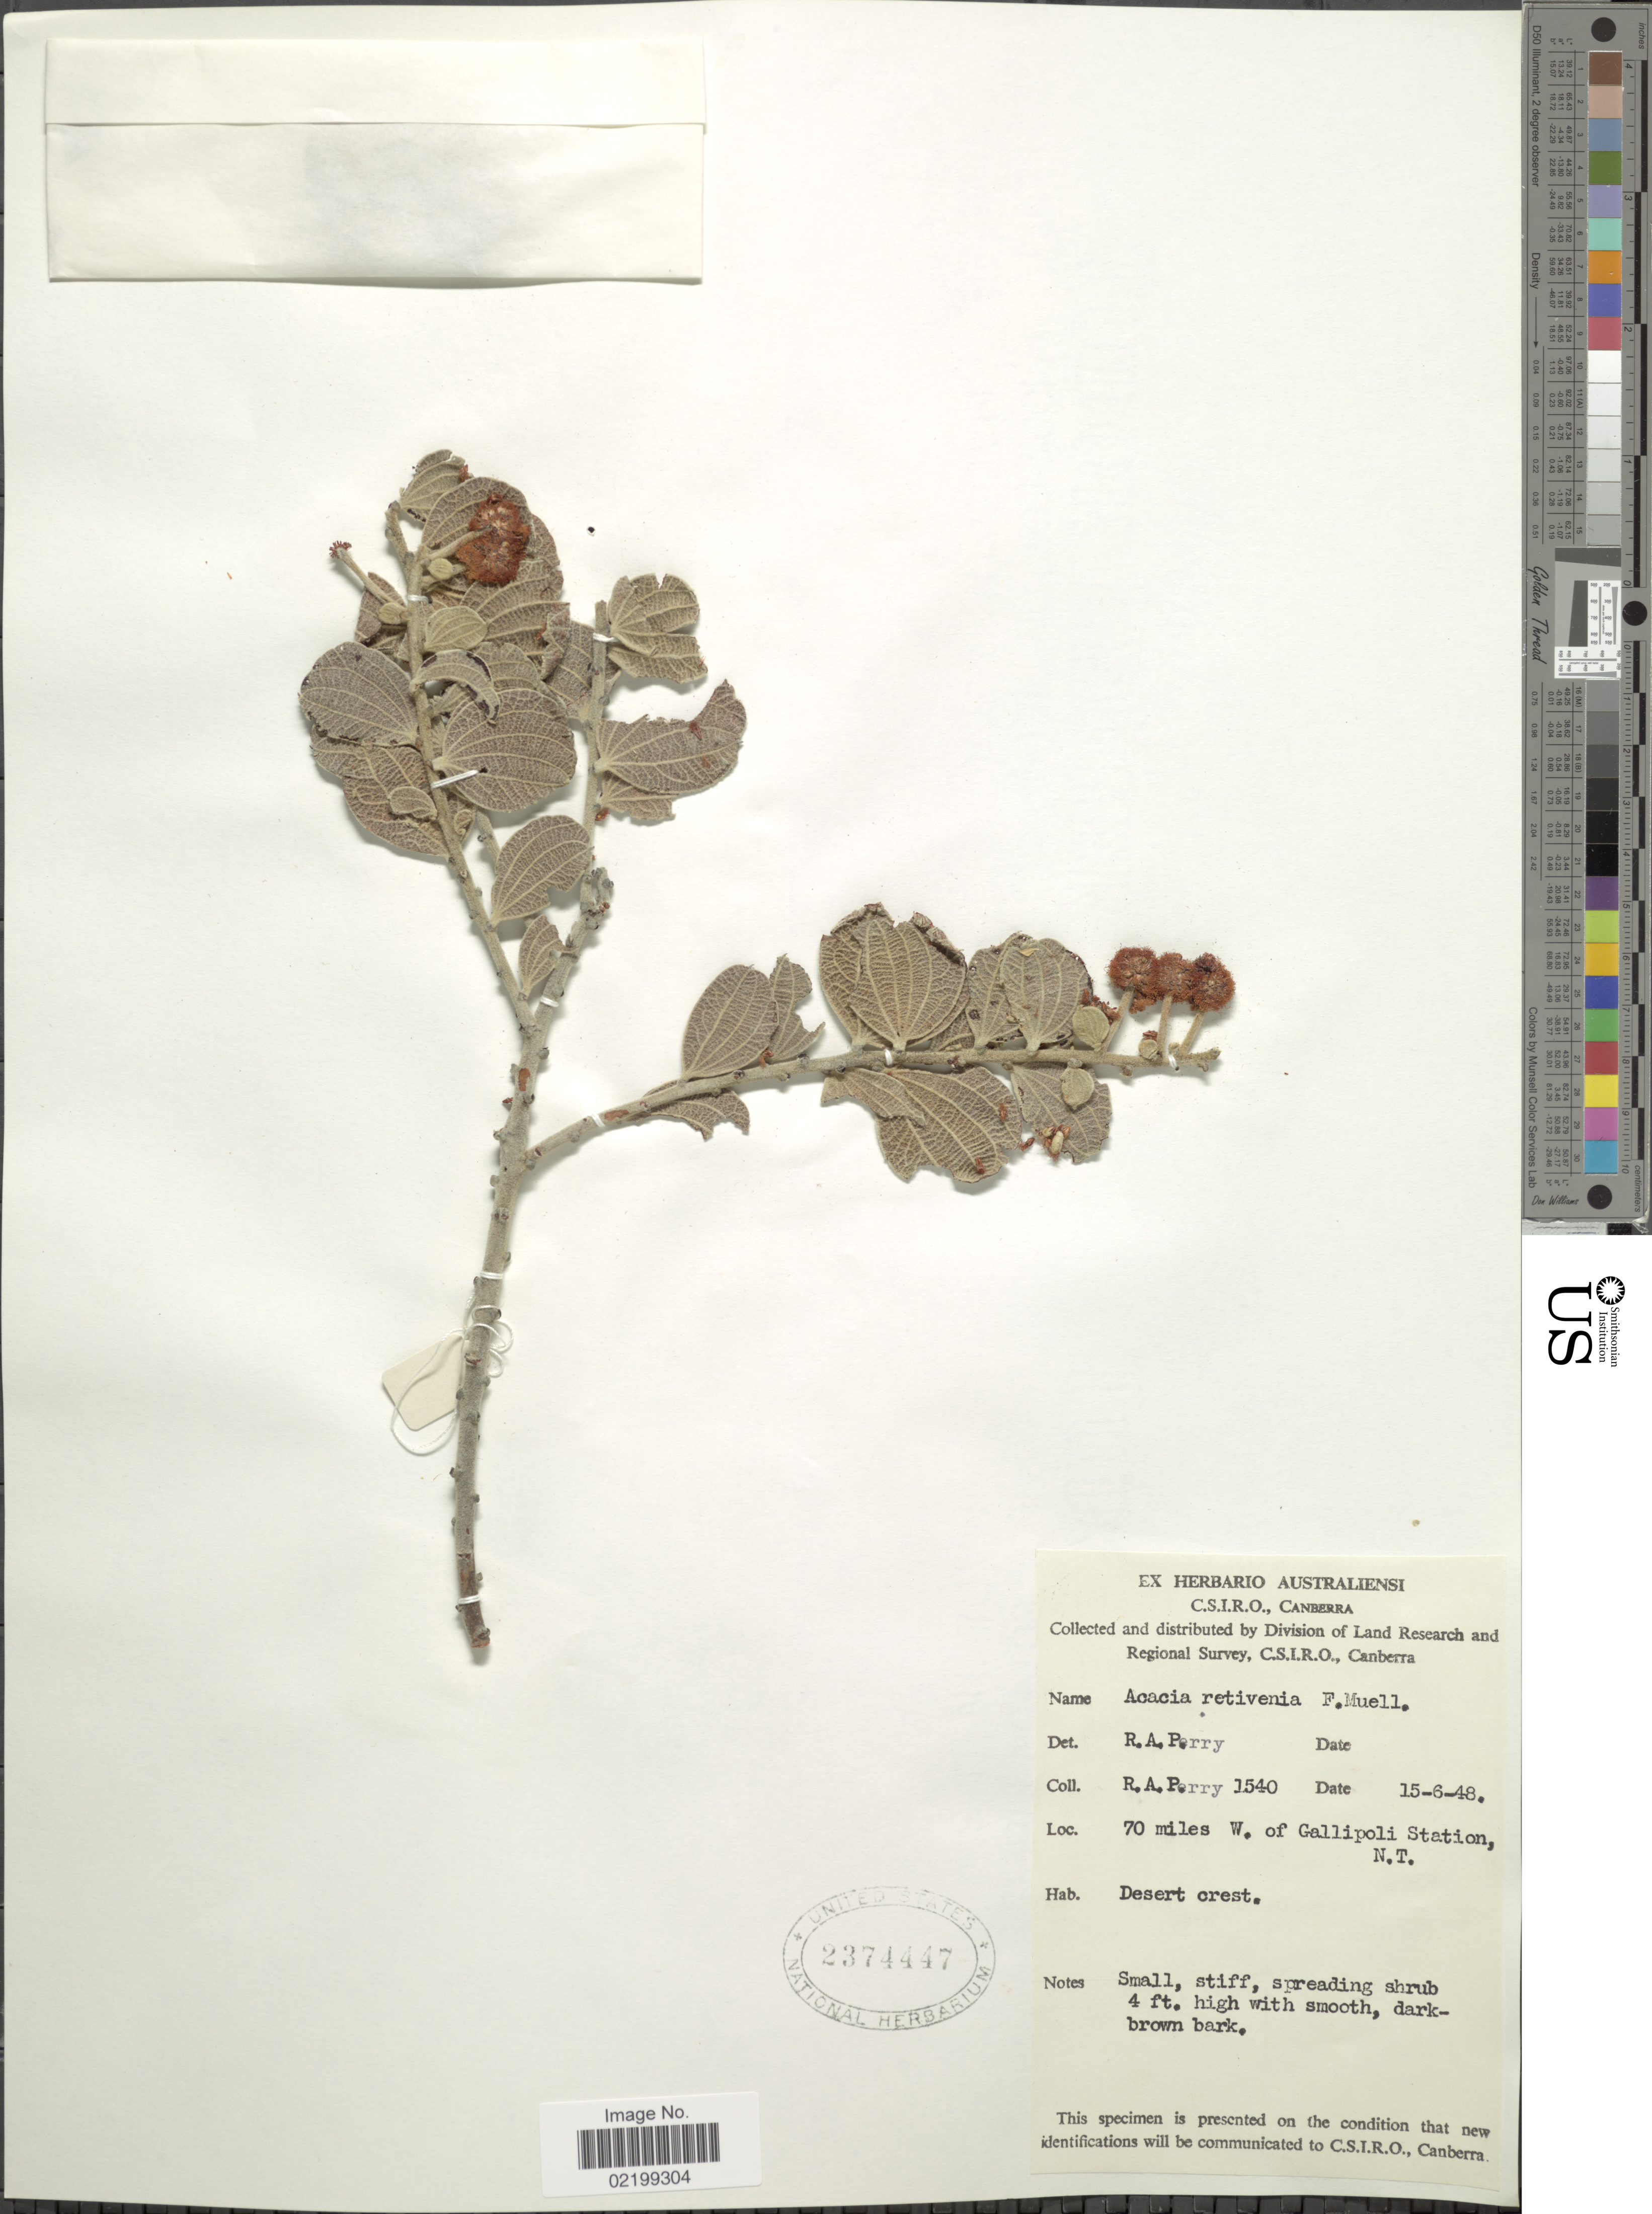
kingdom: Plantae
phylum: Tracheophyta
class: Magnoliopsida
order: Fabales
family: Fabaceae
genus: Acacia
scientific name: Acacia retivenea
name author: F. Muell.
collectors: Perry, R. A.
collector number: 1540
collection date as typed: Transcribed d/m/y: 15/6/48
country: Australia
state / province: Northern Territory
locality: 70 miles W. of Gallipoli Station, desert crest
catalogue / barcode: US 2374447